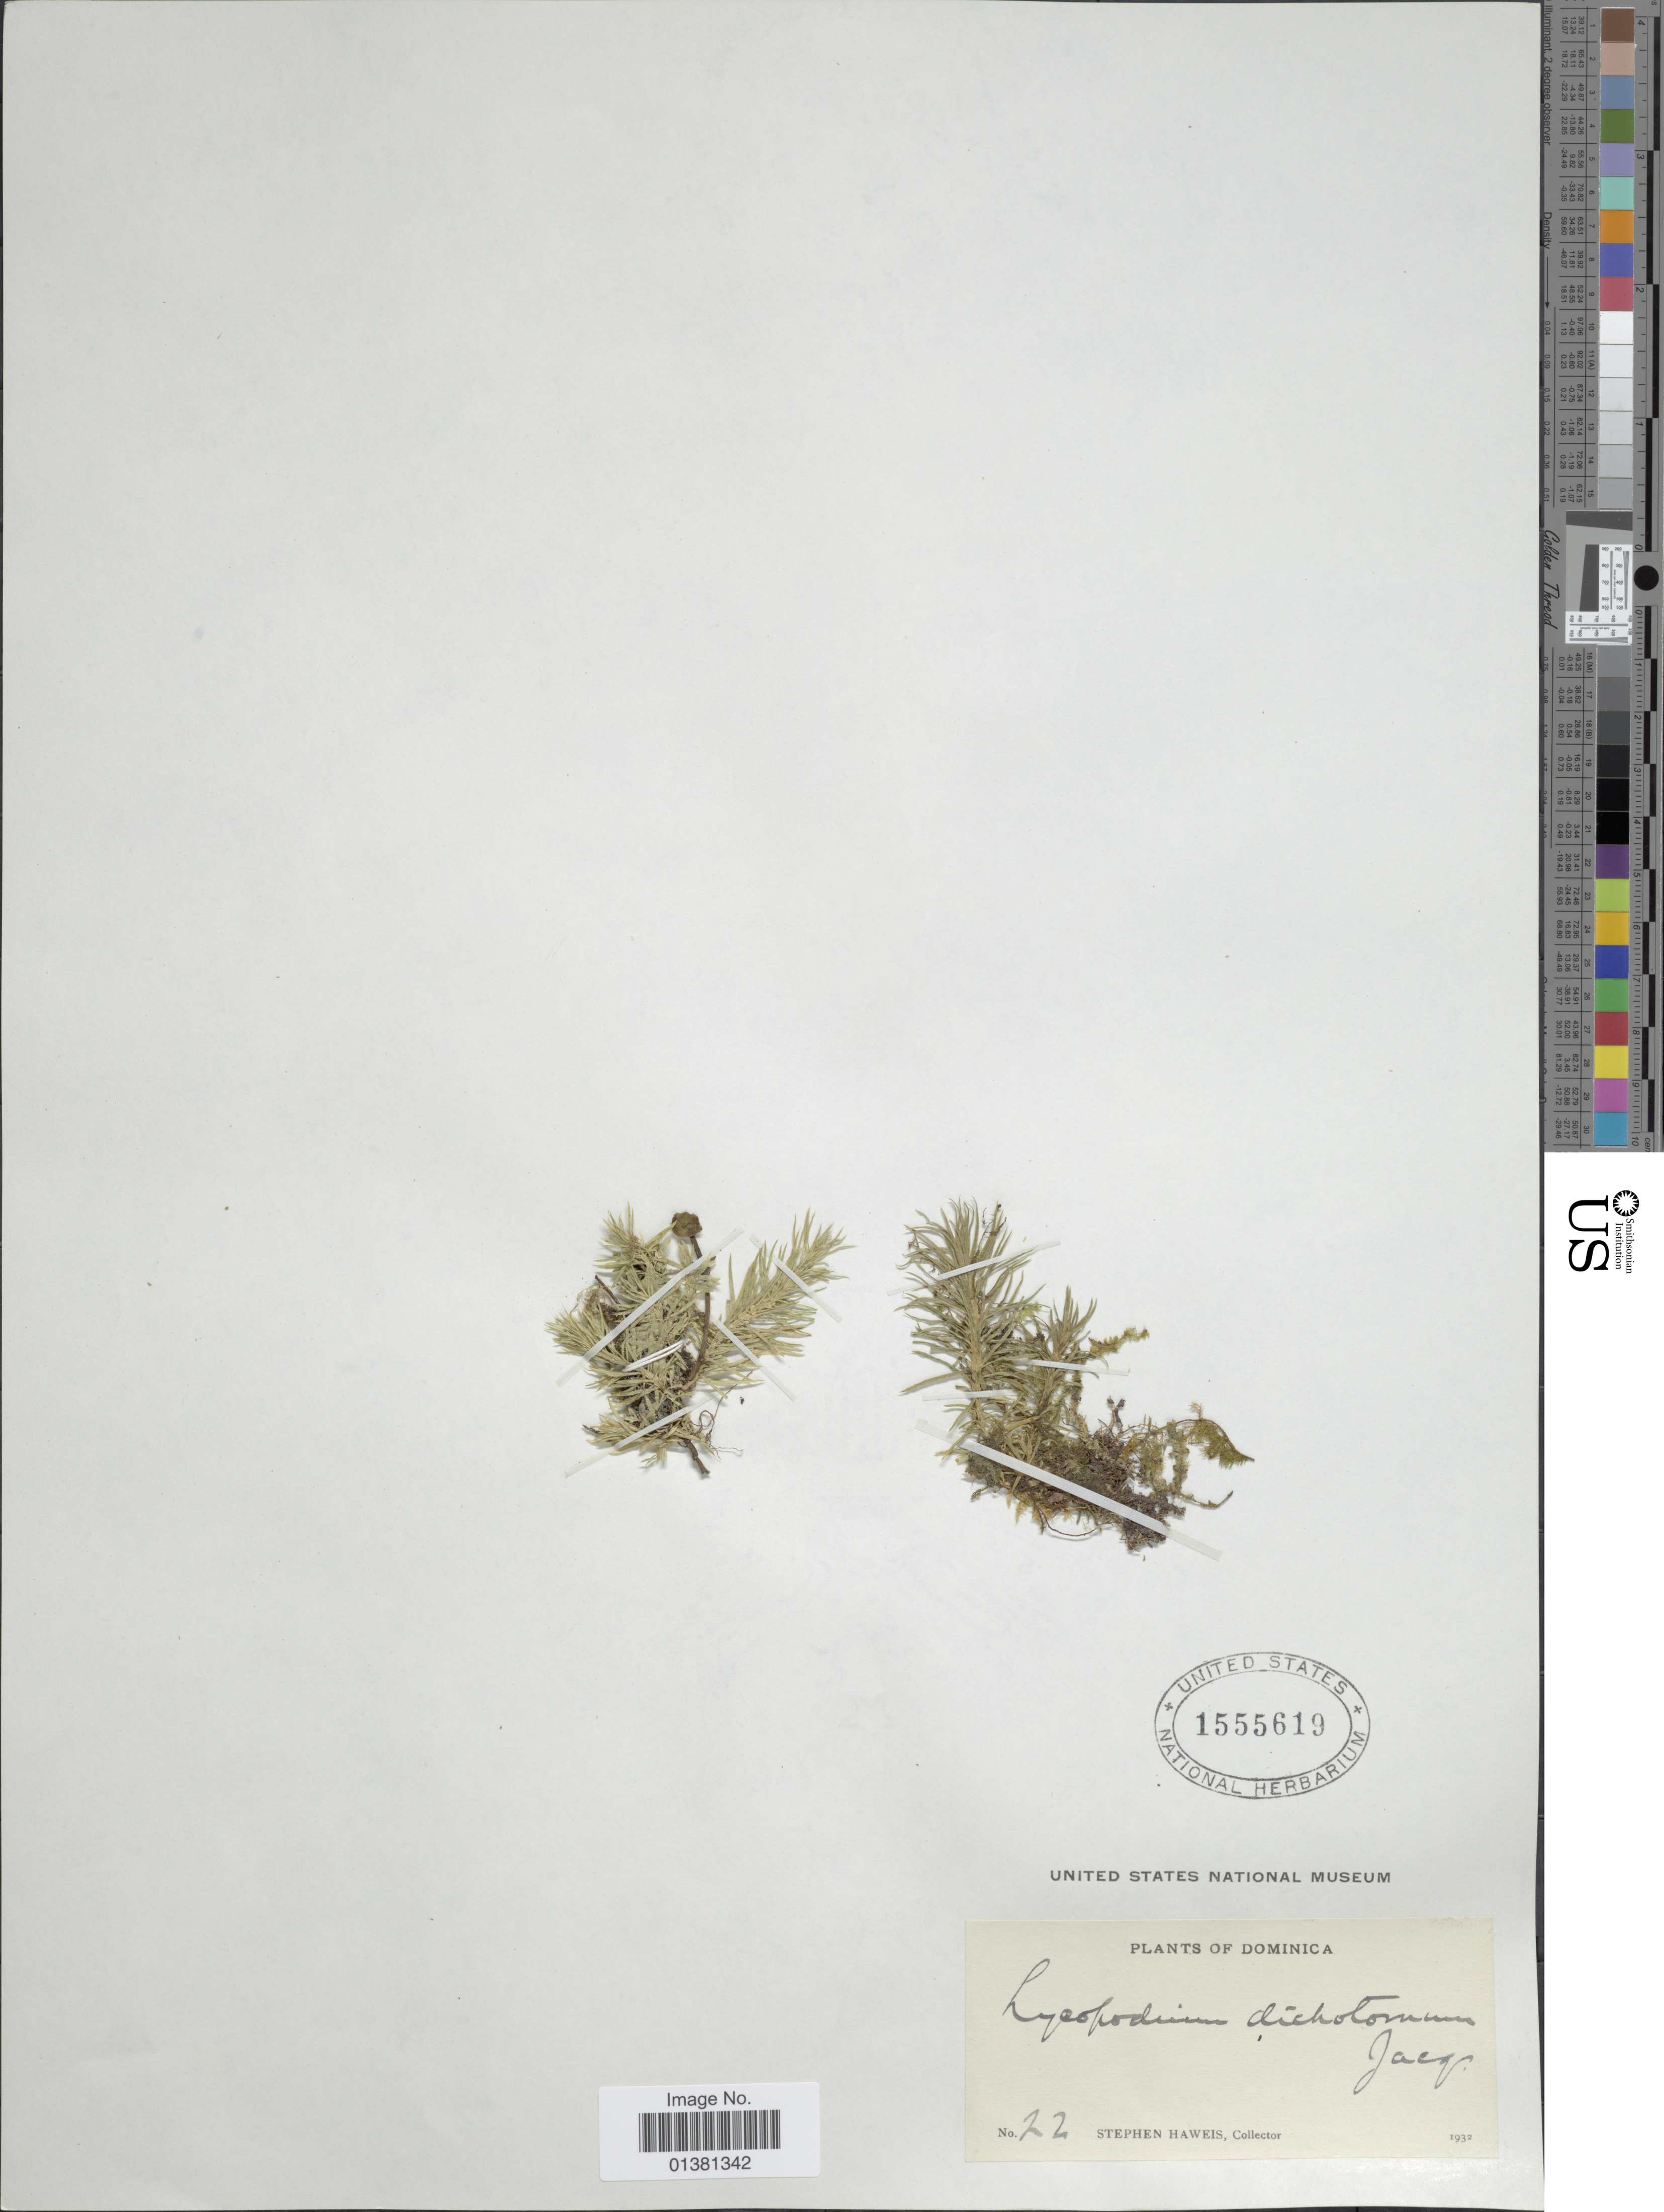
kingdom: Plantae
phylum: Tracheophyta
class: Lycopodiopsida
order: Lycopodiales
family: Lycopodiaceae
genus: Phlegmariurus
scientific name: Phlegmariurus dichotomus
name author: (Jacq.) W.H. Wagner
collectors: S. Haweis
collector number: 22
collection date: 1932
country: Dominica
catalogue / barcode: US 1555619